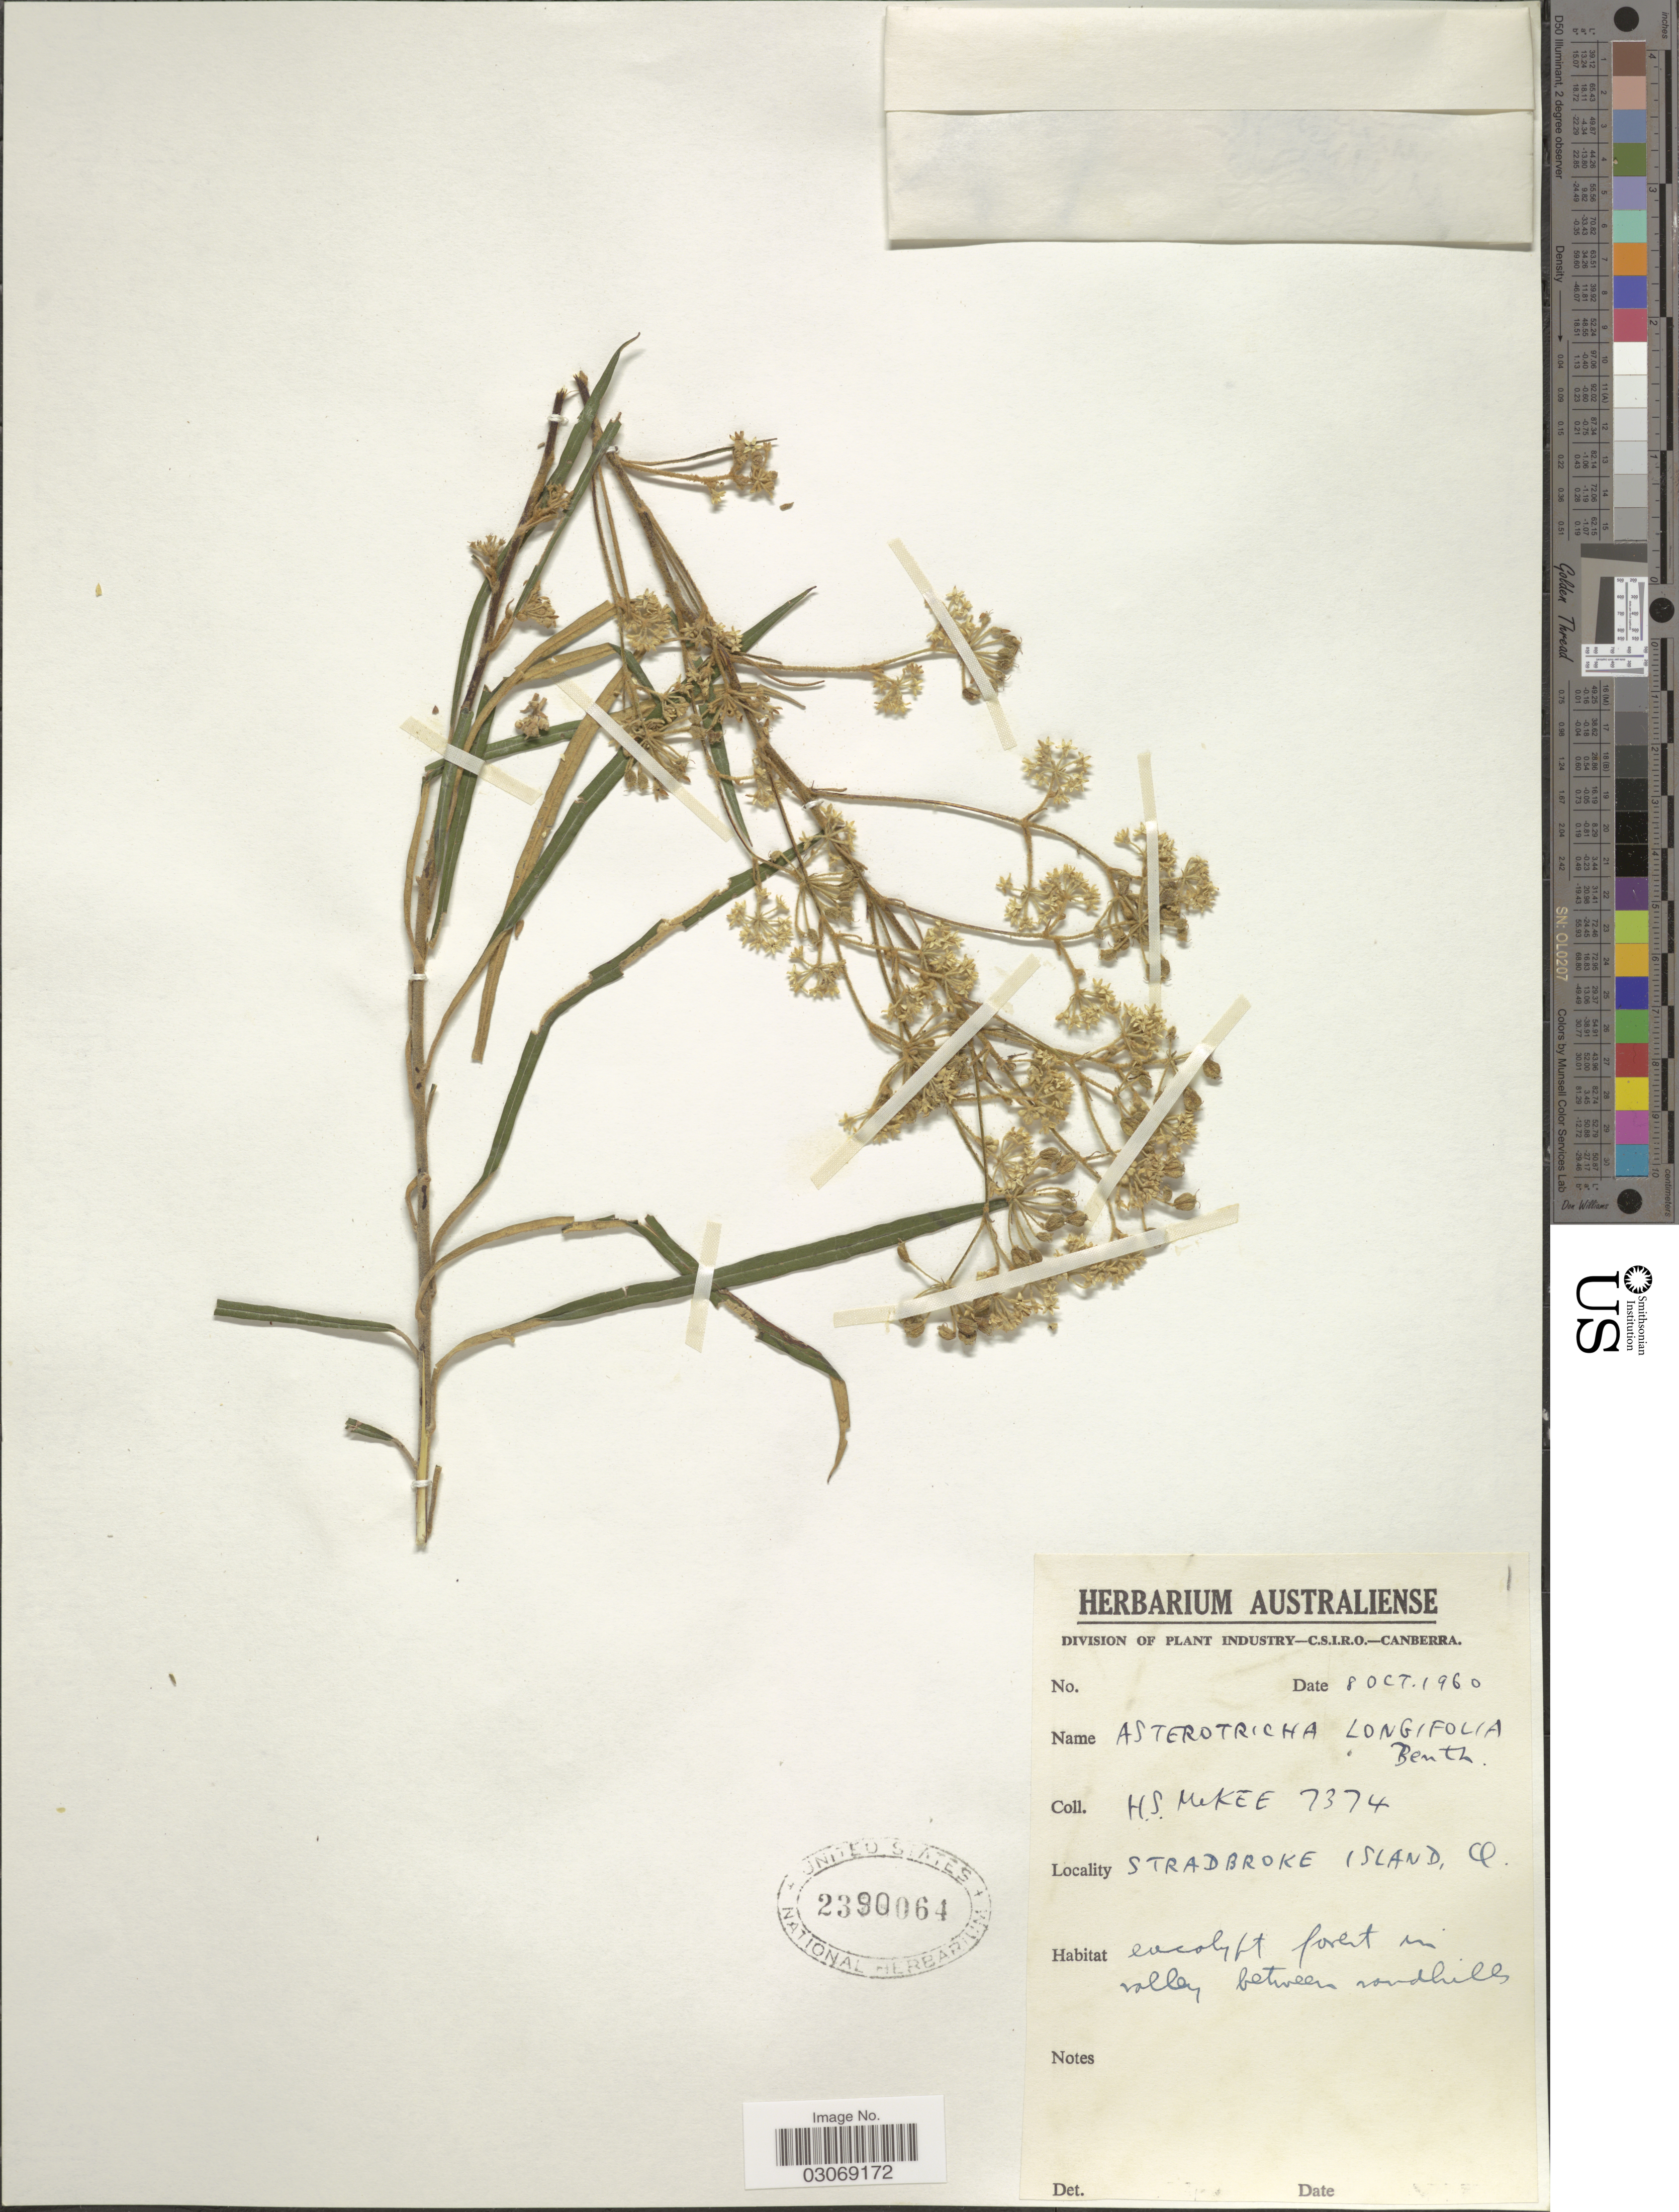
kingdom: Plantae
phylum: Tracheophyta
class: Magnoliopsida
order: Apiales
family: Araliaceae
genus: Astrotricha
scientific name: Astrotricha longifolia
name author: Benth.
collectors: H. S. McKee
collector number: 7374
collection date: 1960-10-08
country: Australia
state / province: Queensland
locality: Stradbroke Island.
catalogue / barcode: US 2390064